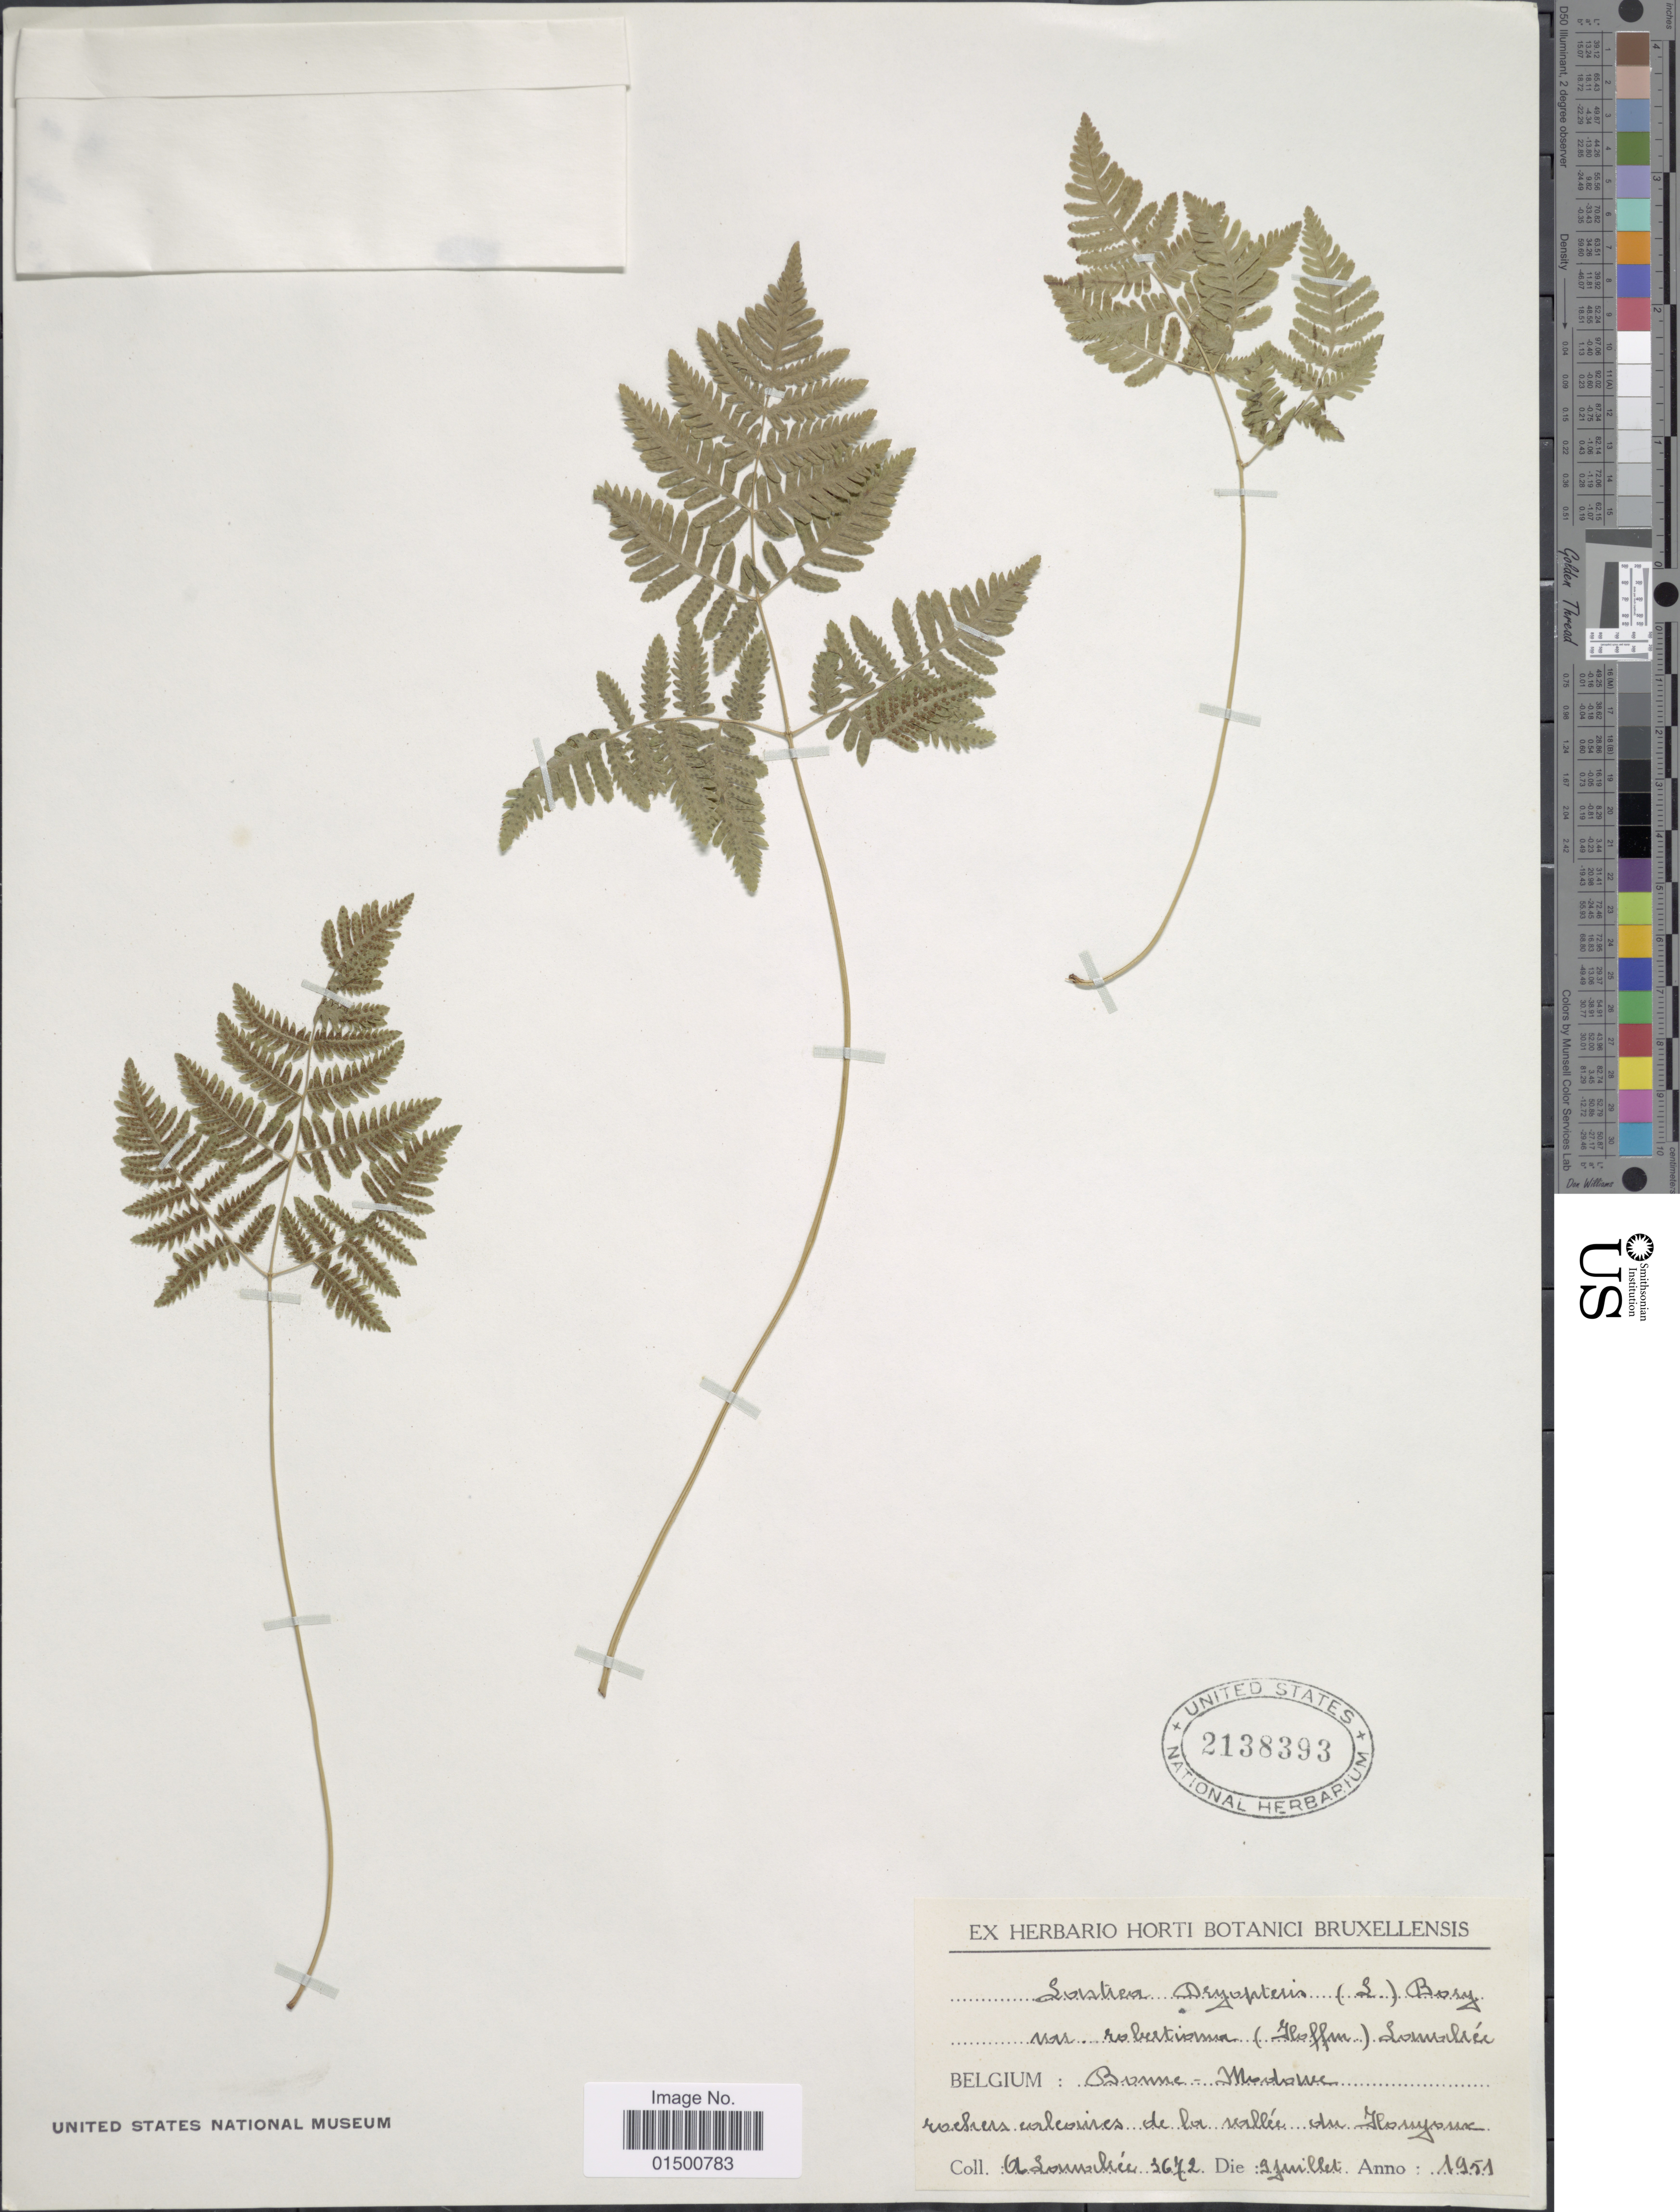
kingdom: Plantae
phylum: Tracheophyta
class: Polypodiopsida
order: Polypodiales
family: Cystopteridaceae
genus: Gymnocarpium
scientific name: Gymnocarpium robertianum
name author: (Hoffm.) Newman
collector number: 2672*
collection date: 1951-07-09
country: Belgium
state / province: Wallonia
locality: rochers cloures de la vallee du Houyoux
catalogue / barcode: US 2138393